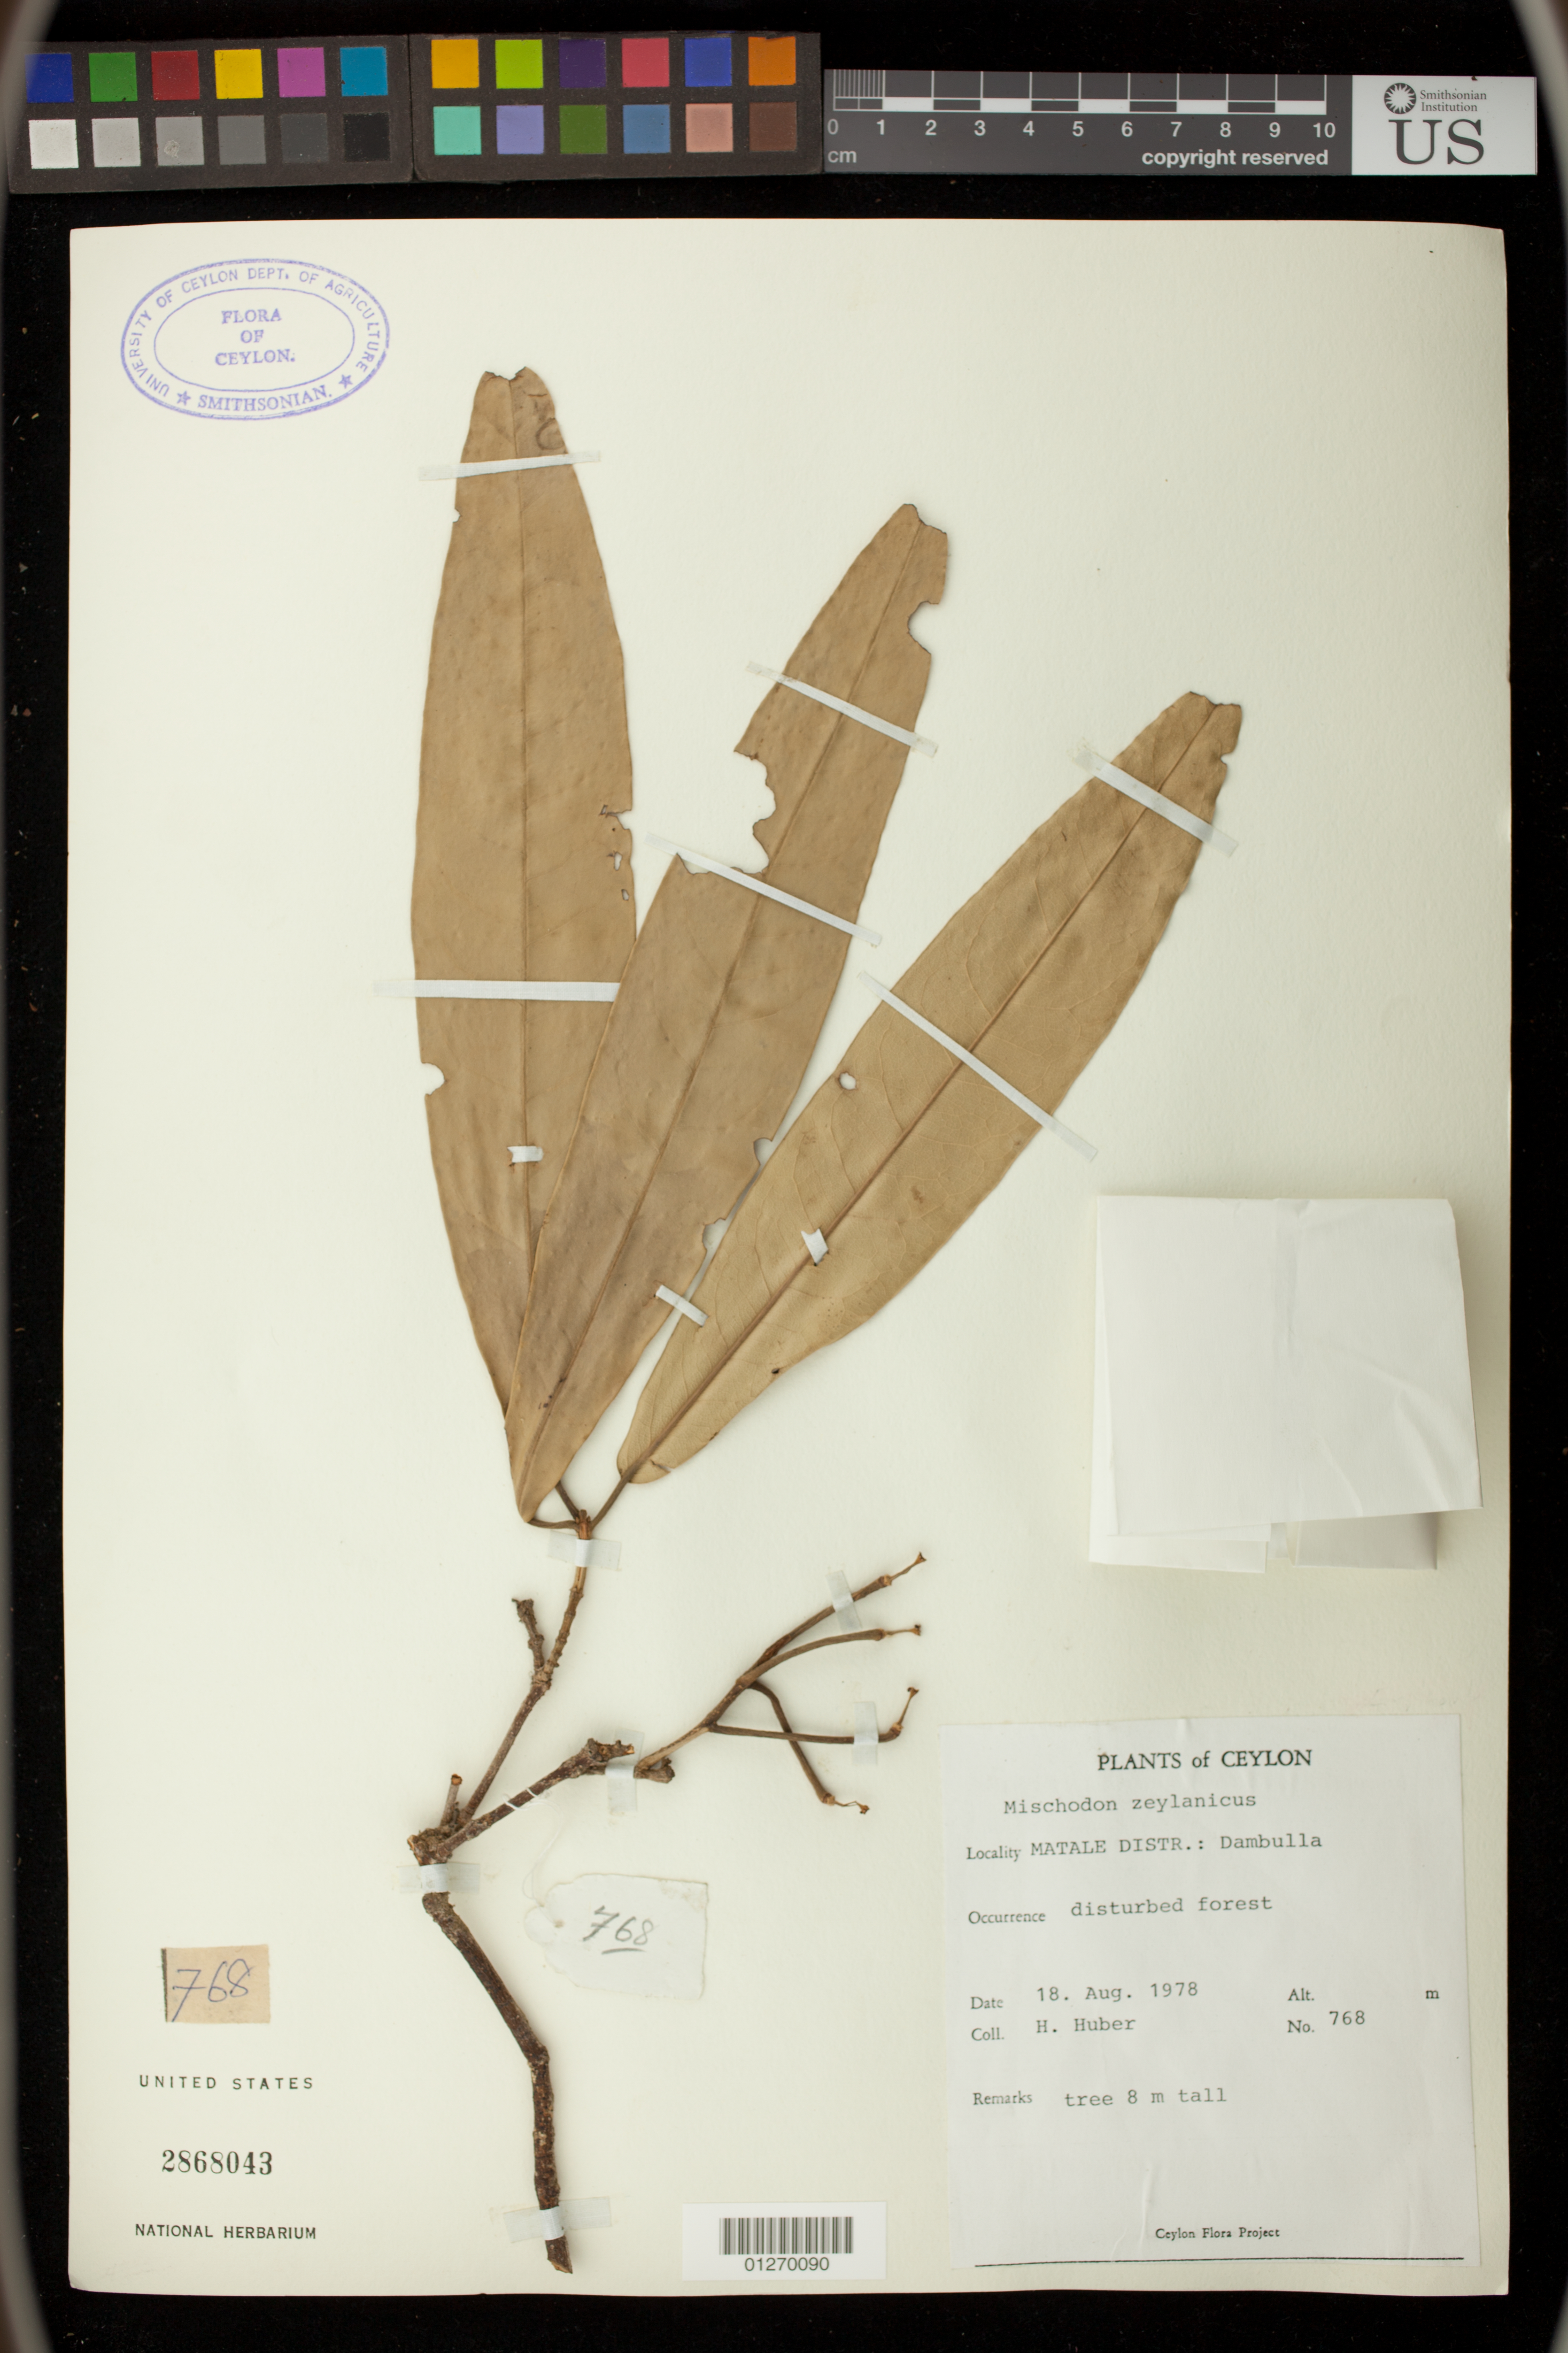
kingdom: Plantae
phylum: Tracheophyta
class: Magnoliopsida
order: Malpighiales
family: Picrodendraceae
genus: Mischodon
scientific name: Mischodon zeylanicus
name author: Thwaites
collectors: H. Huber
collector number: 768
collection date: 1978-08-18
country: Sri Lanka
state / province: Central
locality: Matale Distr.: Dambulla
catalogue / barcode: US 2868043